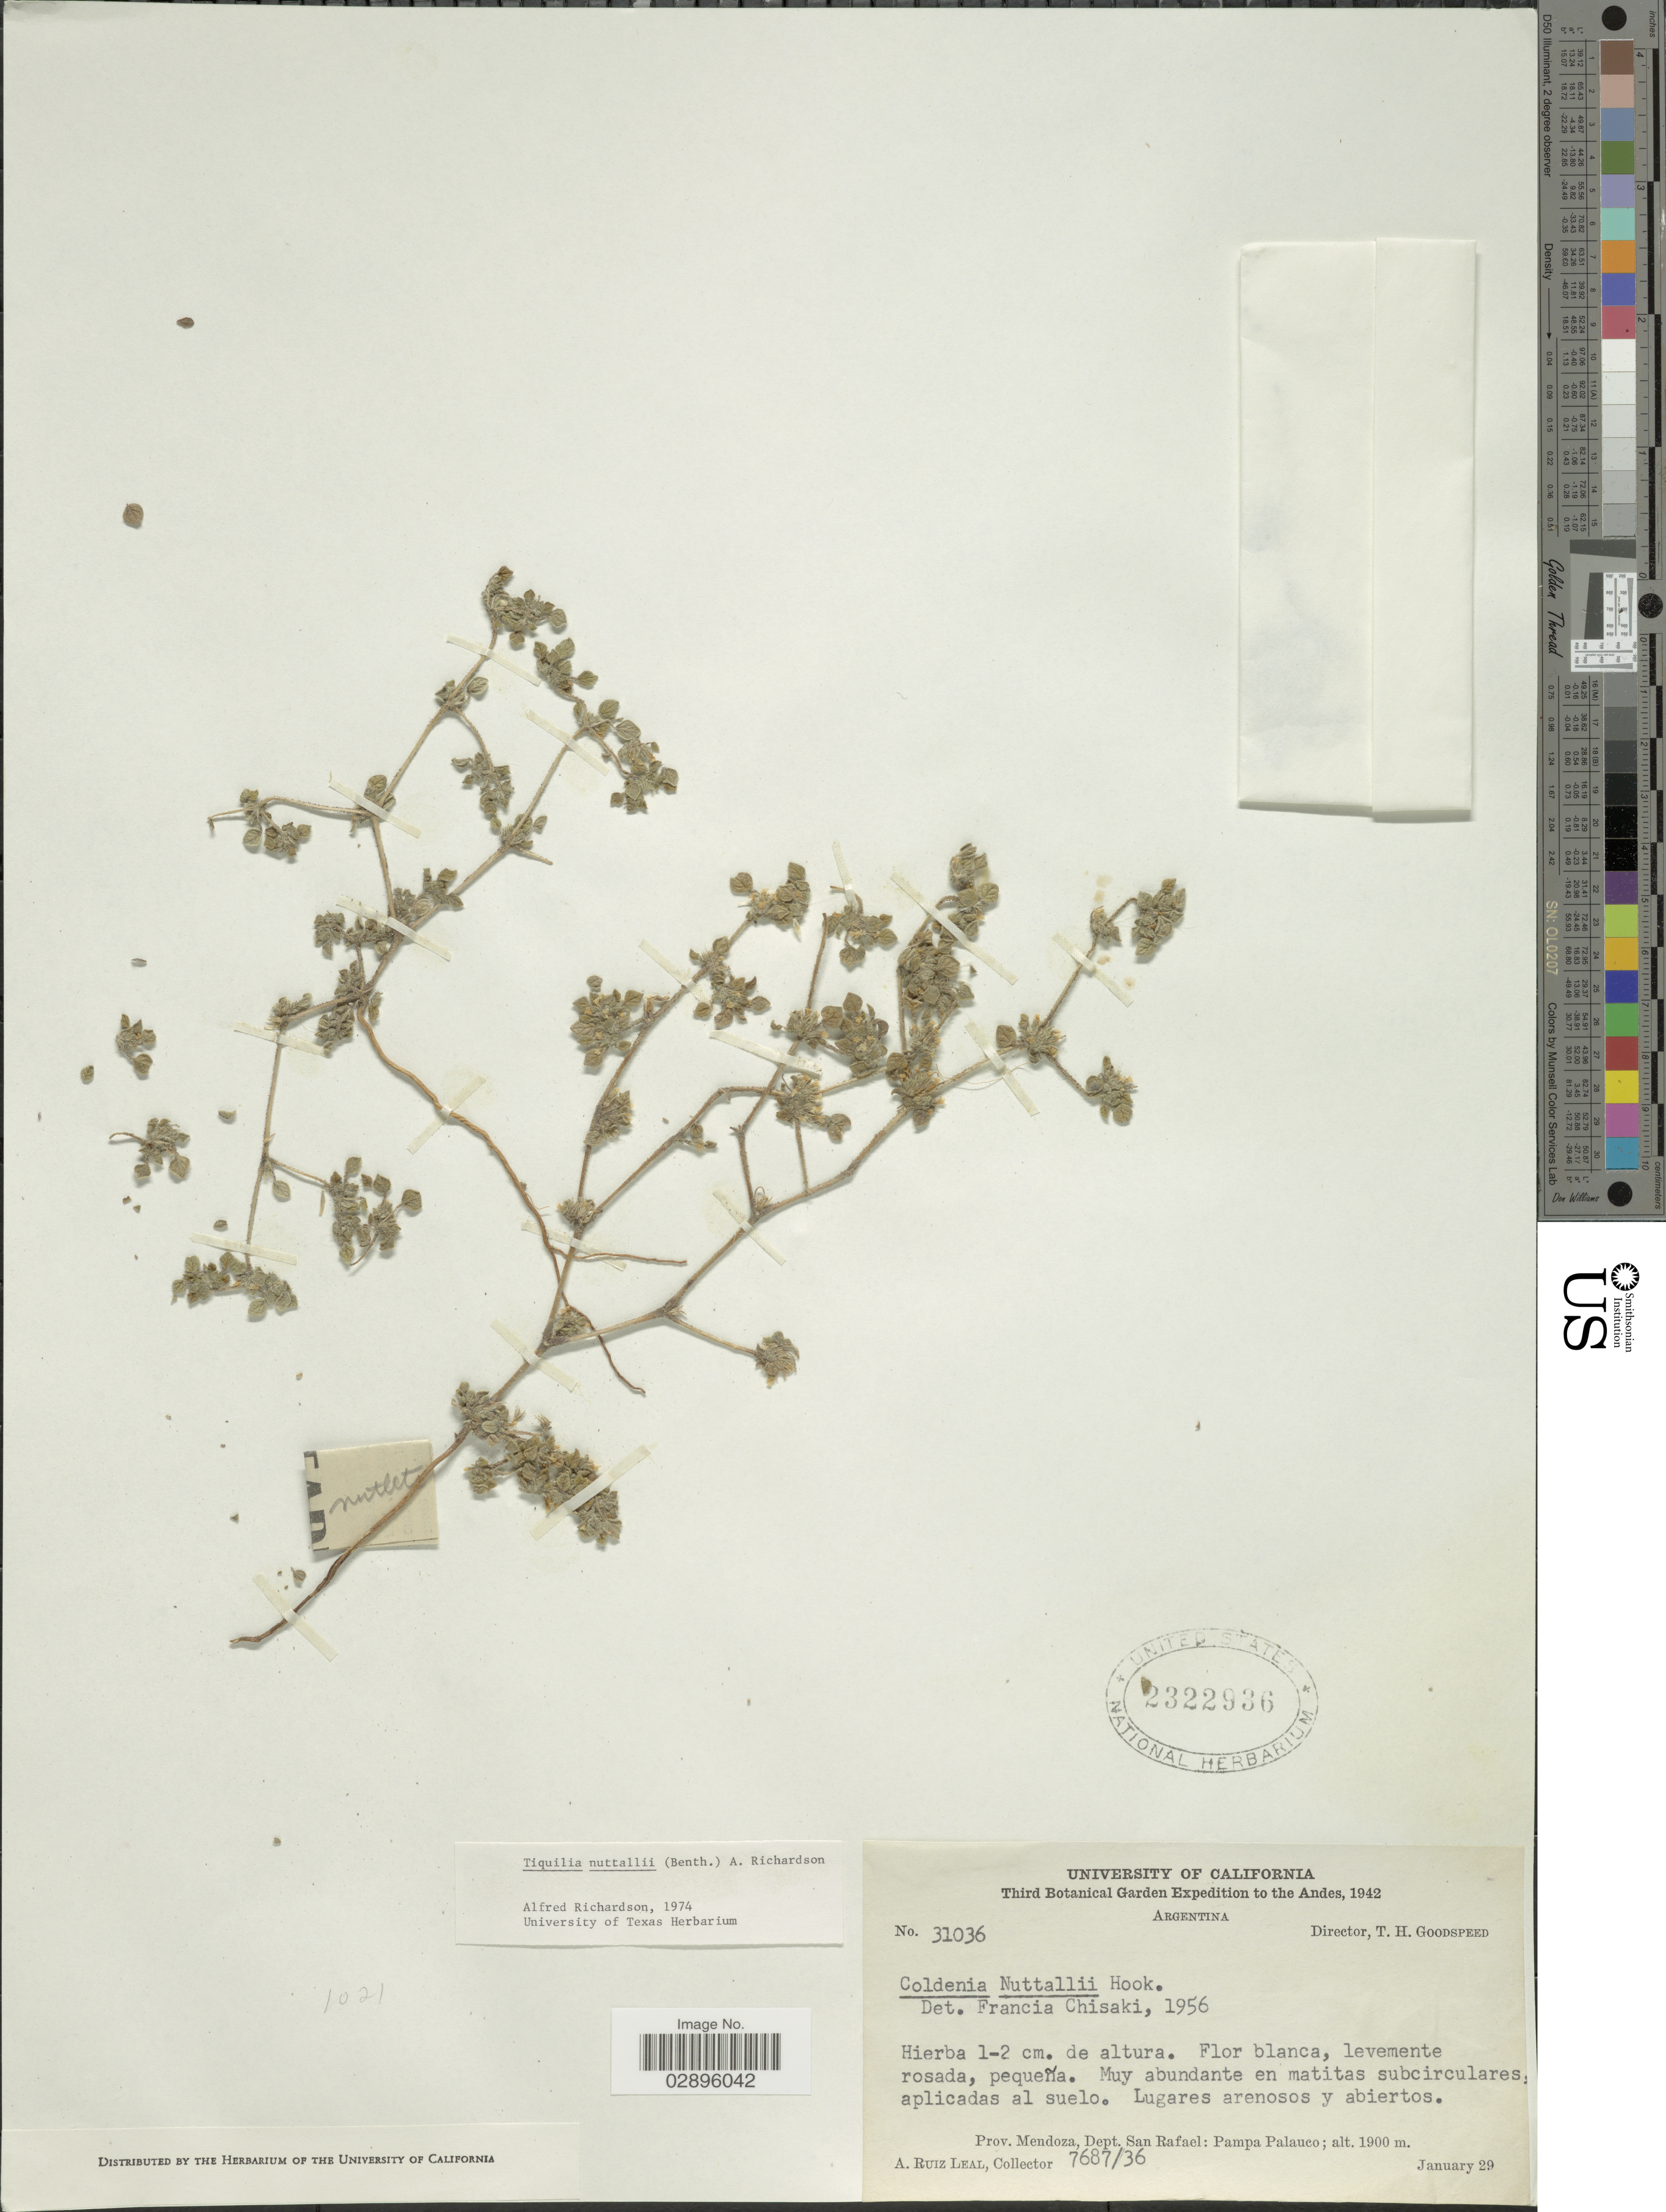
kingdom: Plantae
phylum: Tracheophyta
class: Magnoliopsida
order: Boraginales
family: Ehretiaceae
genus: Tiquilia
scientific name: Tiquilia nuttallii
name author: (Hook.) A.T. Richardson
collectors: A. R. Leal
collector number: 7687/36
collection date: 1942-01-29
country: Argentina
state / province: Mendoza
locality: Andes. Dept. San Rafael: Pampa Palauco.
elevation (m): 1900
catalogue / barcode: US 2322936